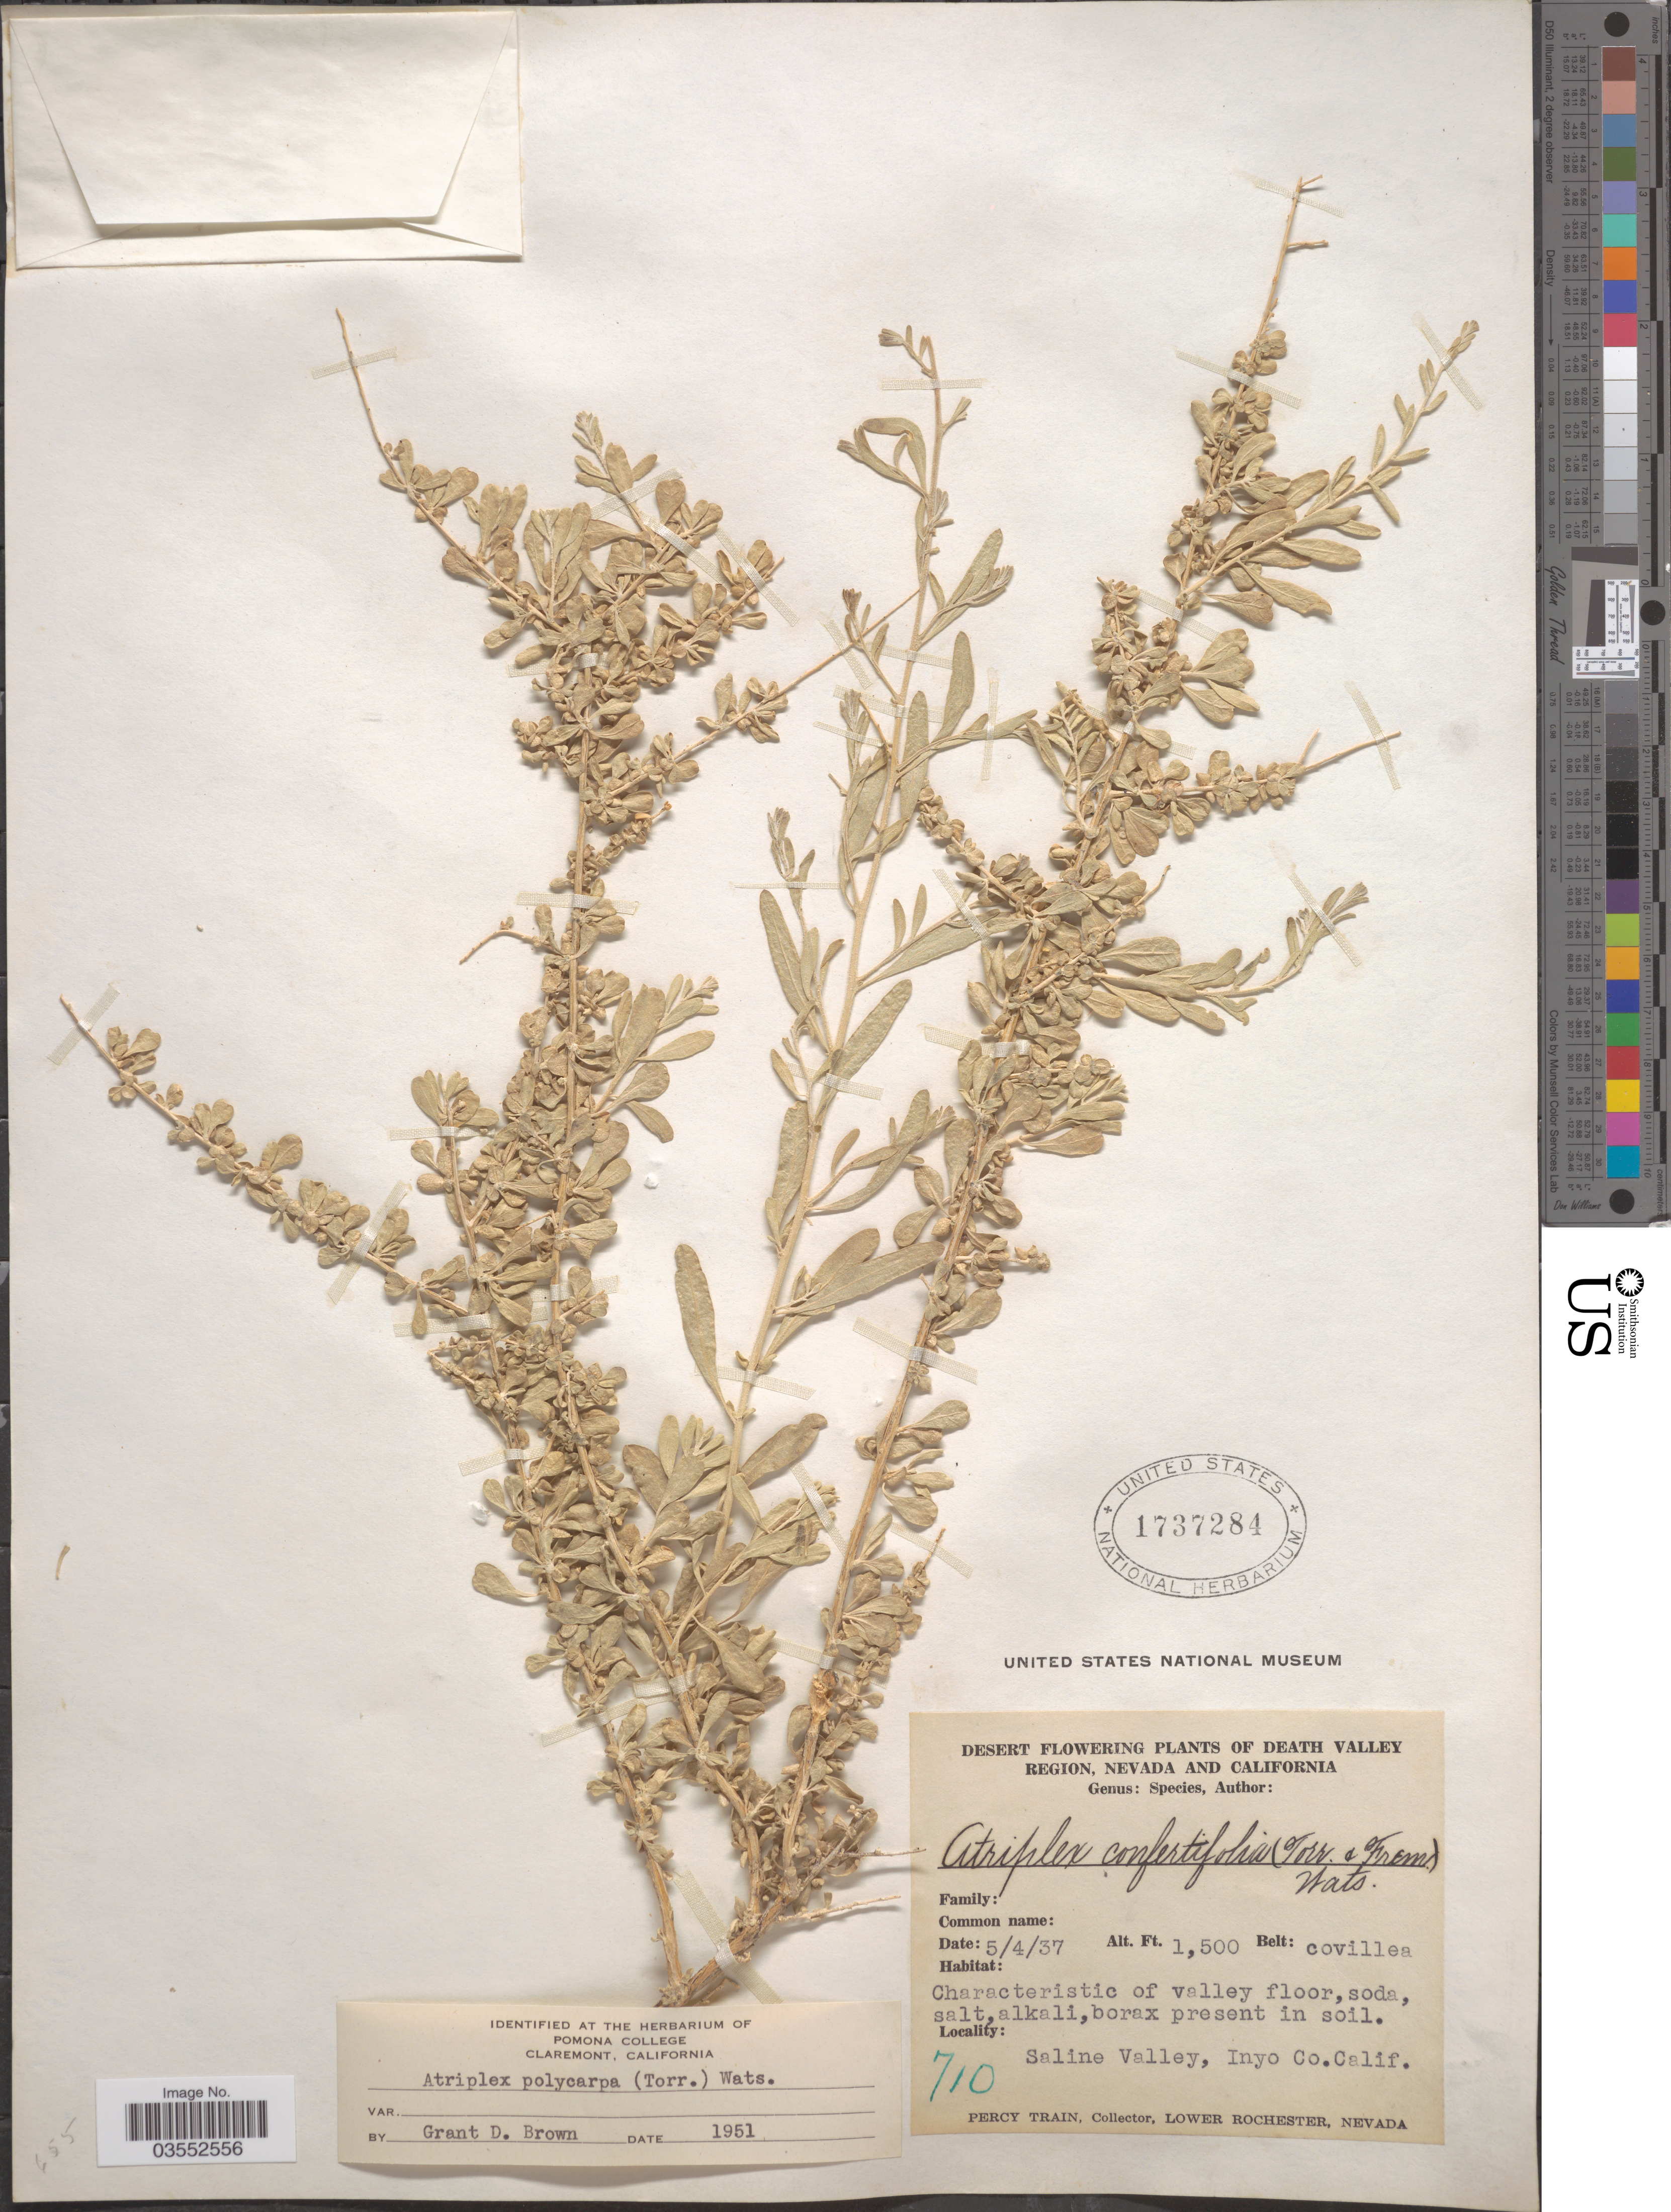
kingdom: Plantae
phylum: Tracheophyta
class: Magnoliopsida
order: Caryophyllales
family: Amaranthaceae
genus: Atriplex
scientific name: Atriplex polycarpa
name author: (Torr.) S. Watson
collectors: P. Train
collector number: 710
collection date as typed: Transcribed d/m/y: 4/5/37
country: United States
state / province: California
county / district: Inyo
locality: Death Valley Region. Saline Valley, Inyo Co.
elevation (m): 457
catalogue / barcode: US 1737284